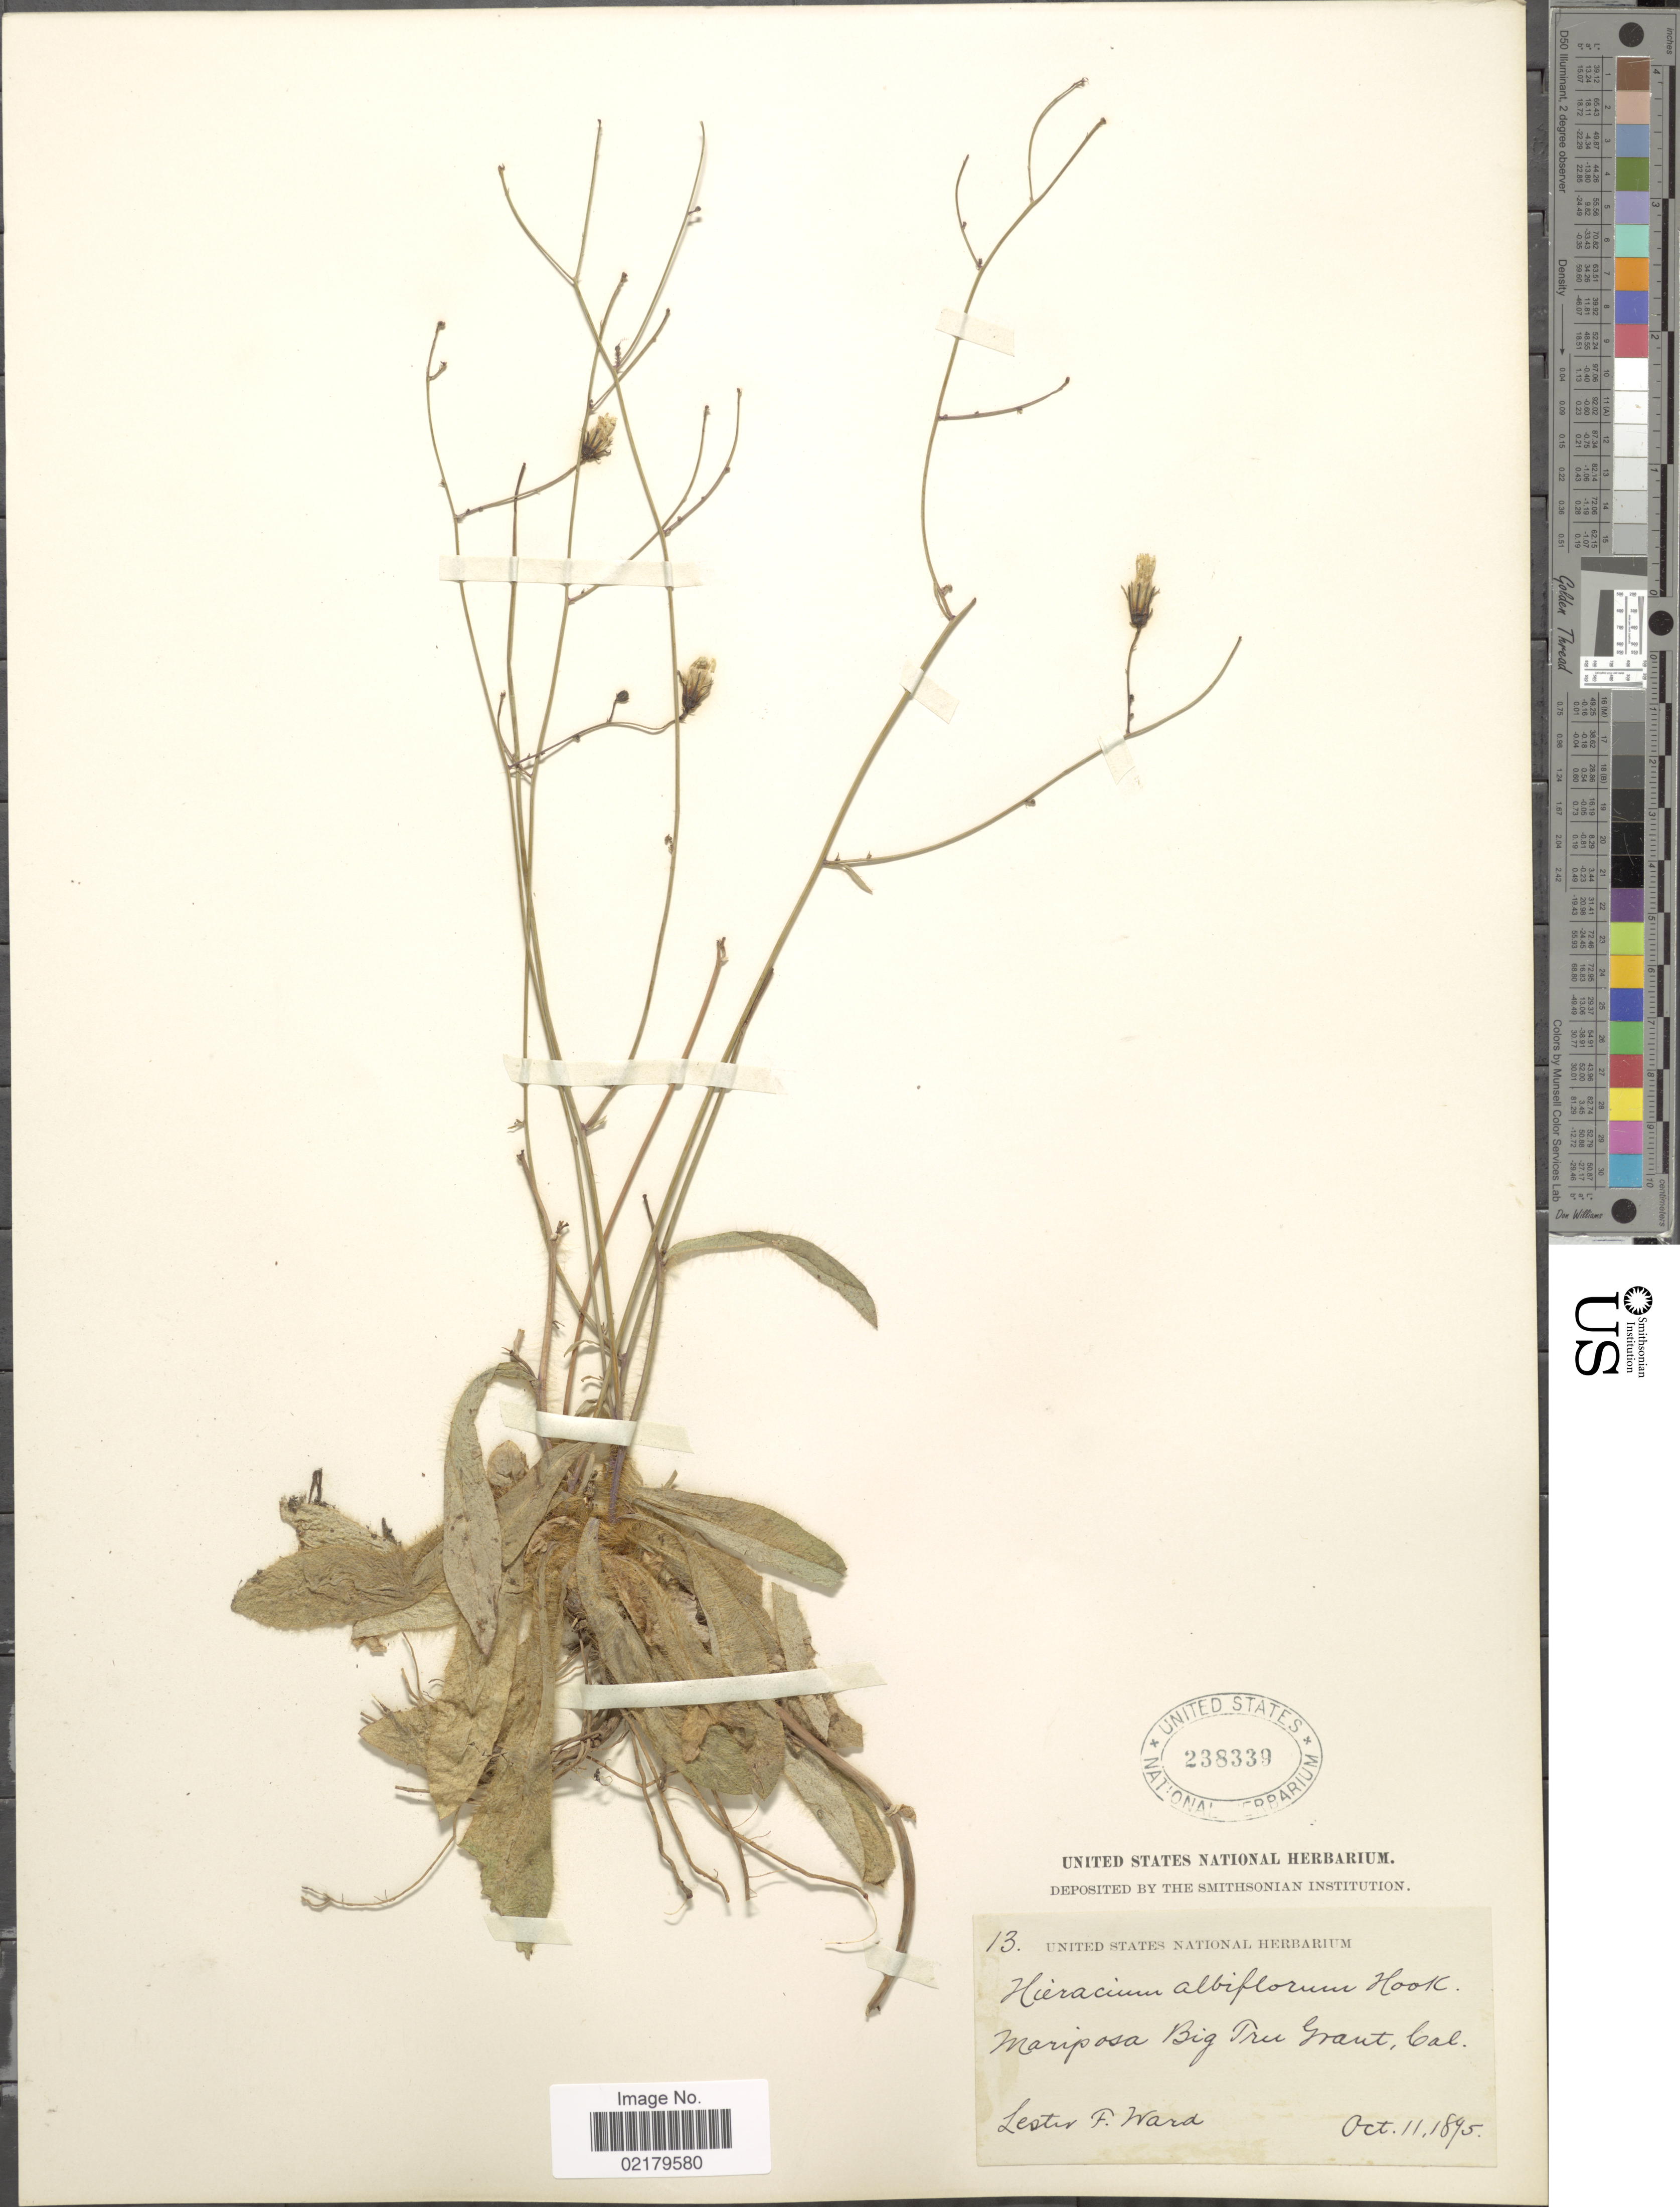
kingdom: Plantae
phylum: Tracheophyta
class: Magnoliopsida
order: Asterales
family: Asteraceae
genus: Hieracium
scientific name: Hieracium albiflorum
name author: Hook.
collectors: L. F. Ward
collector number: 13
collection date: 1895-10-11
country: United States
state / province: California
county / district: Mariposa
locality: Mariposa Big Tree Grant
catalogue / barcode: US 238339